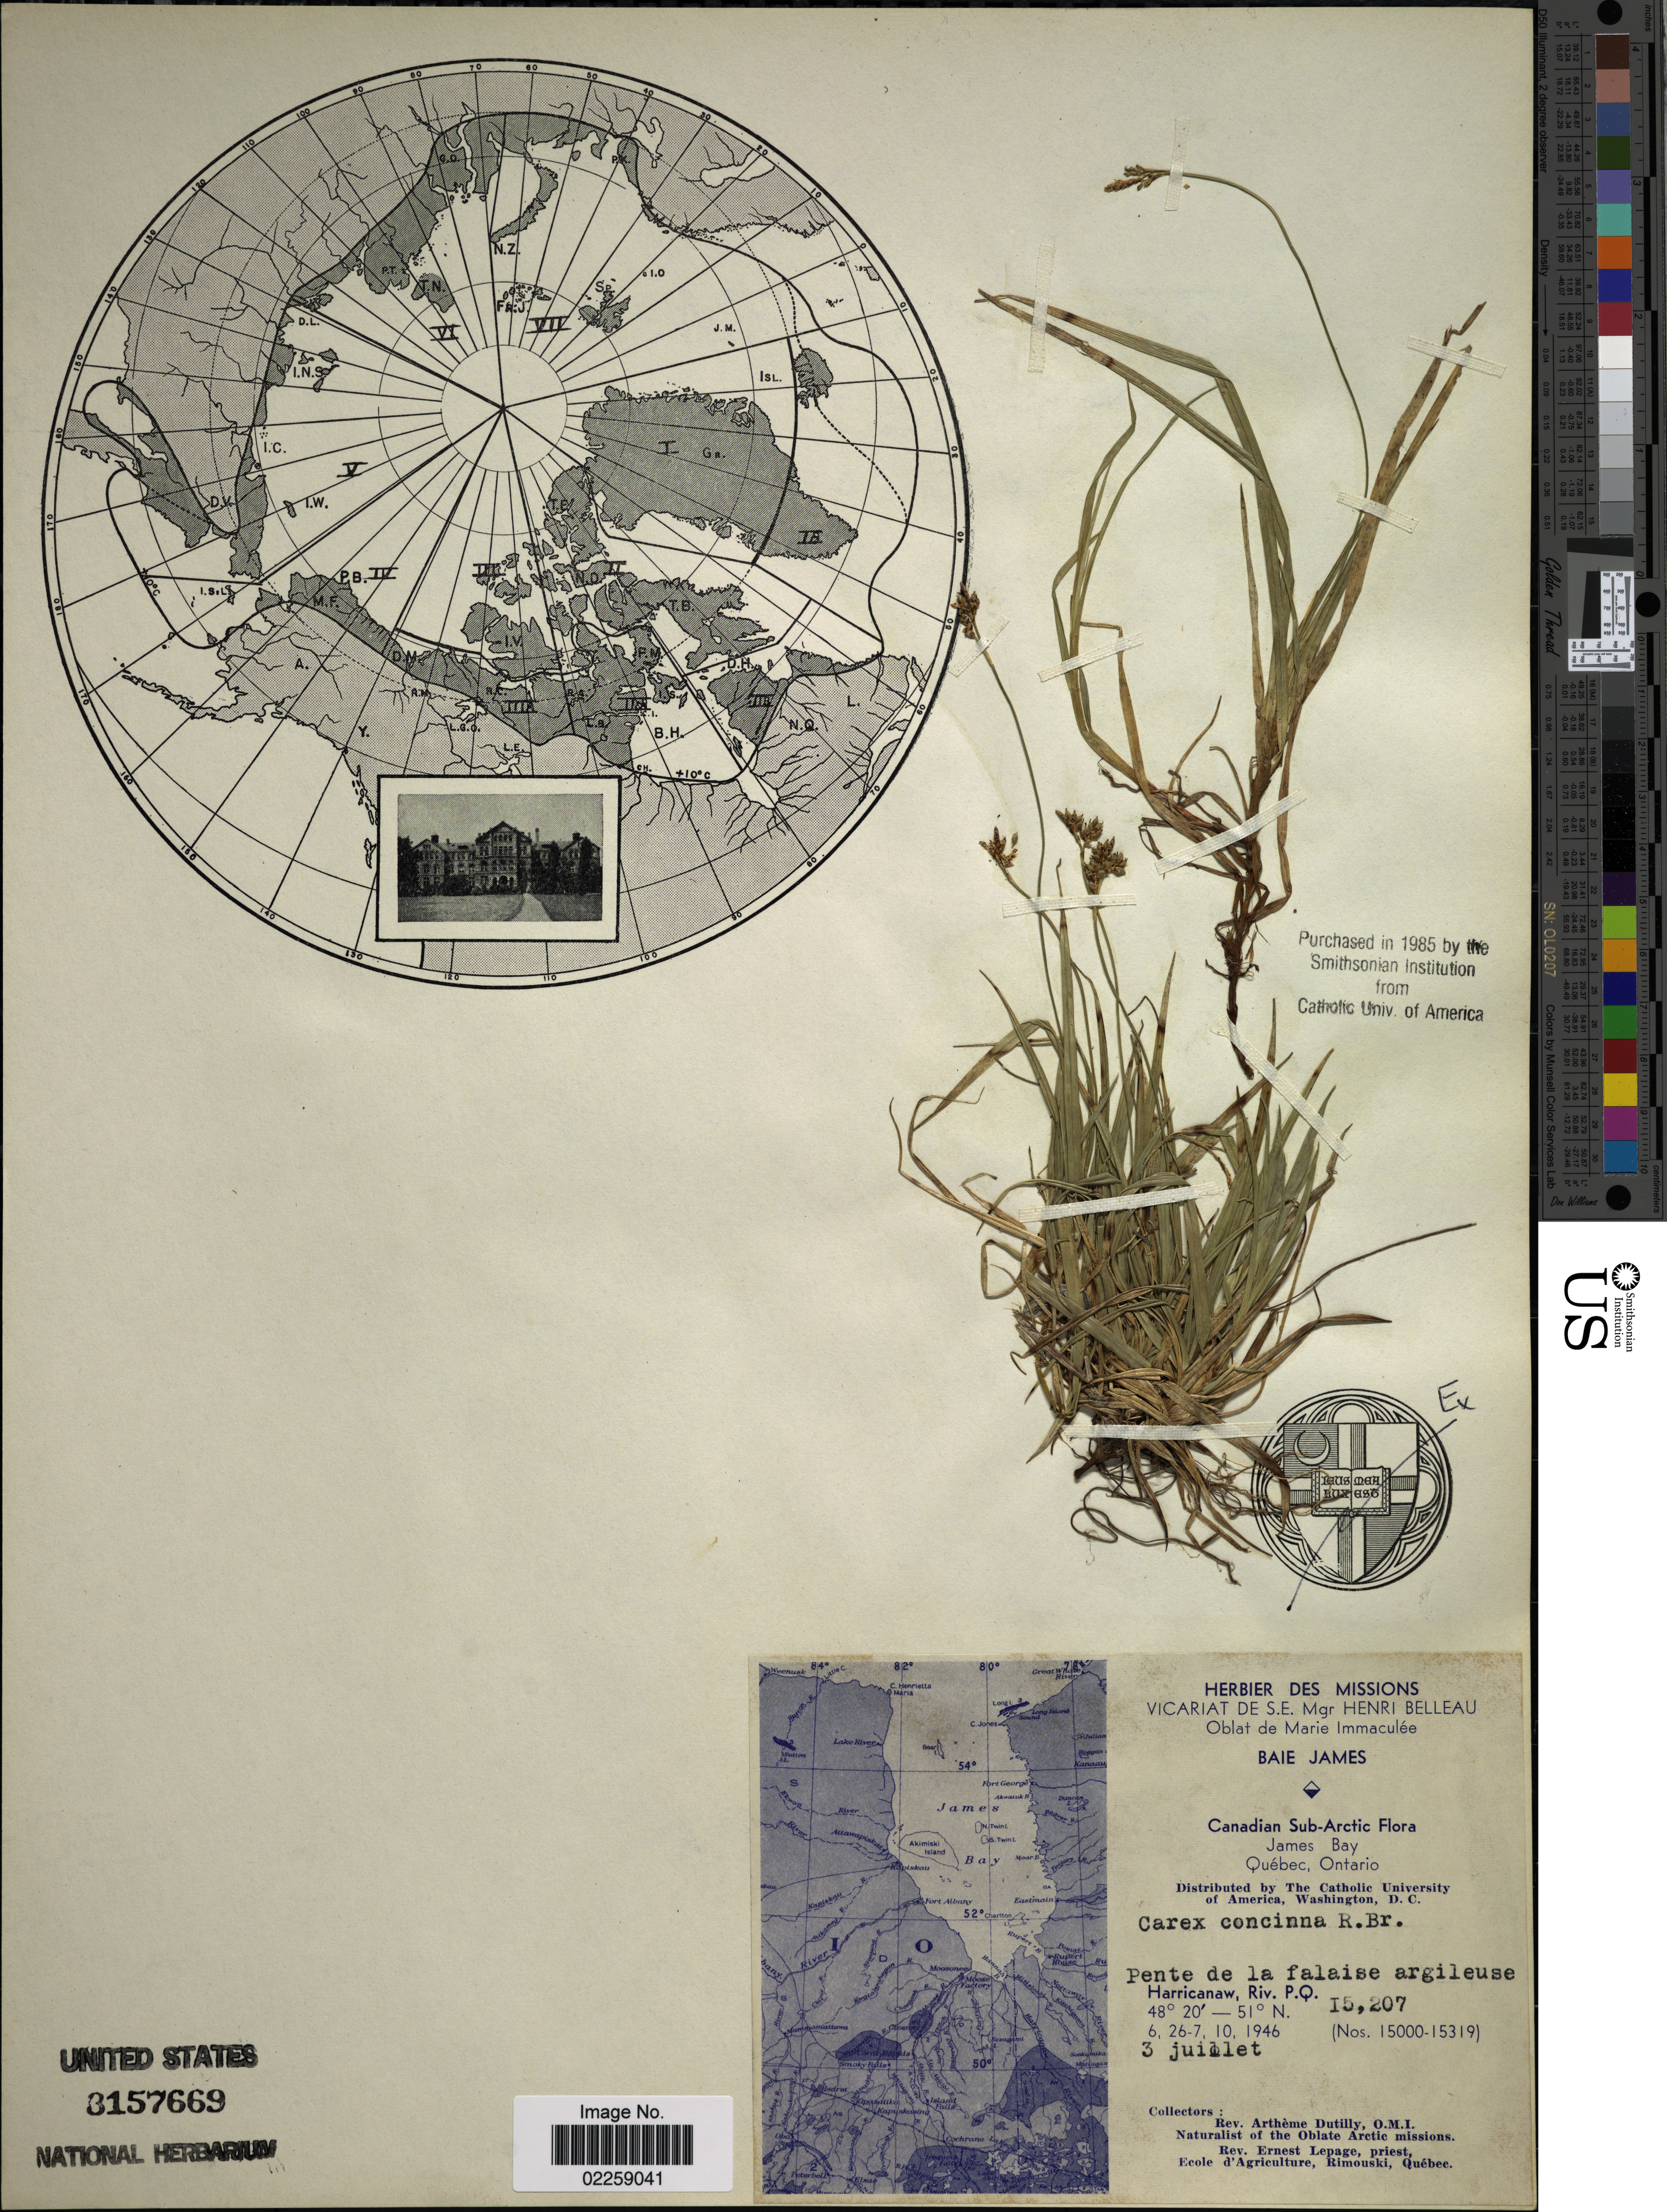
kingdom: Plantae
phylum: Tracheophyta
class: Liliopsida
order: Poales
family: Cyperaceae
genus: Carex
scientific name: Carex concinna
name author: R. Br.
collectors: A. Dutilly & E. Lepage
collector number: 15207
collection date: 1946-07-03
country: Canada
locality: Canadian Sub- Arctic. James Bay, Quebec, Ontario. Pente de la falaise argileuse, Harricanaw, Riv. P.Q.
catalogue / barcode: US 3157669